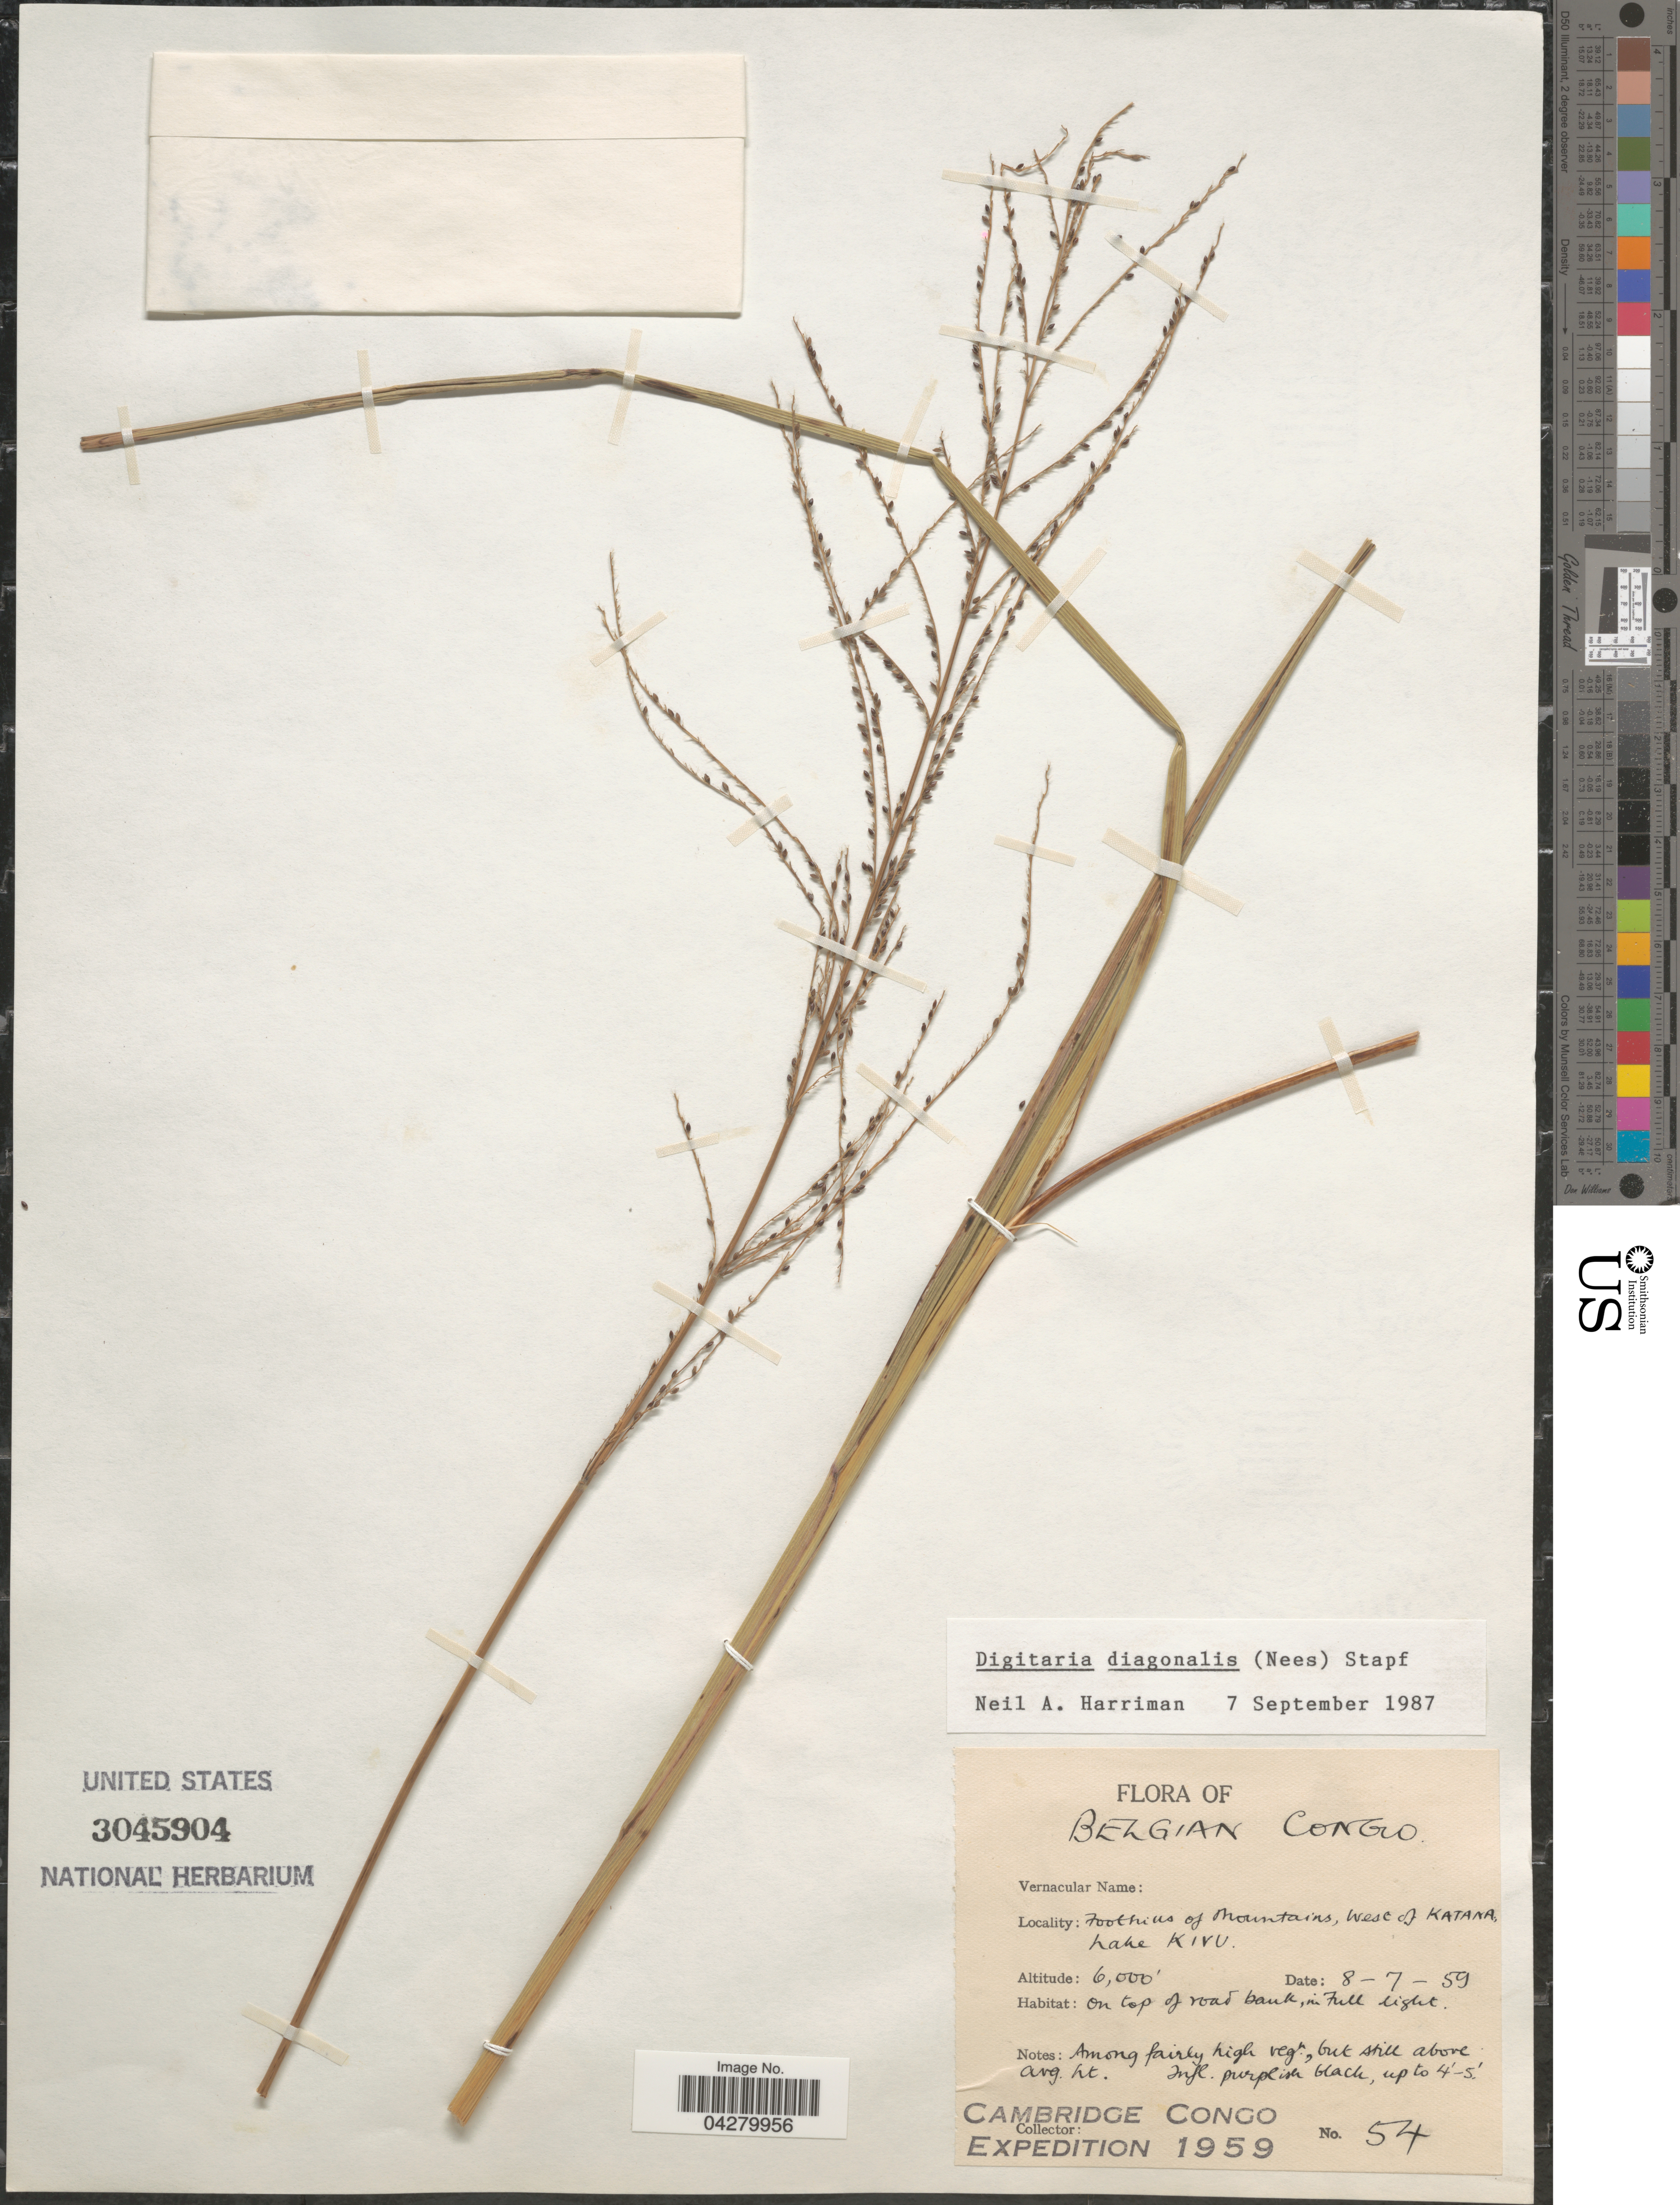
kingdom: Plantae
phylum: Tracheophyta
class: Liliopsida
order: Poales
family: Poaceae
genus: Digitaria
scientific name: Digitaria diagonalis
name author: (Nees) Stapf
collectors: Cambridge Congo Expedition 1959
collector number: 54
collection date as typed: Transcribed d/m/y: 8/7/59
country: Congo, Democratic Republic of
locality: Belgian Congo. Foothills of Mountains, West of Katana, Lake Kivu.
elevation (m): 1829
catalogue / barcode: US 3045904